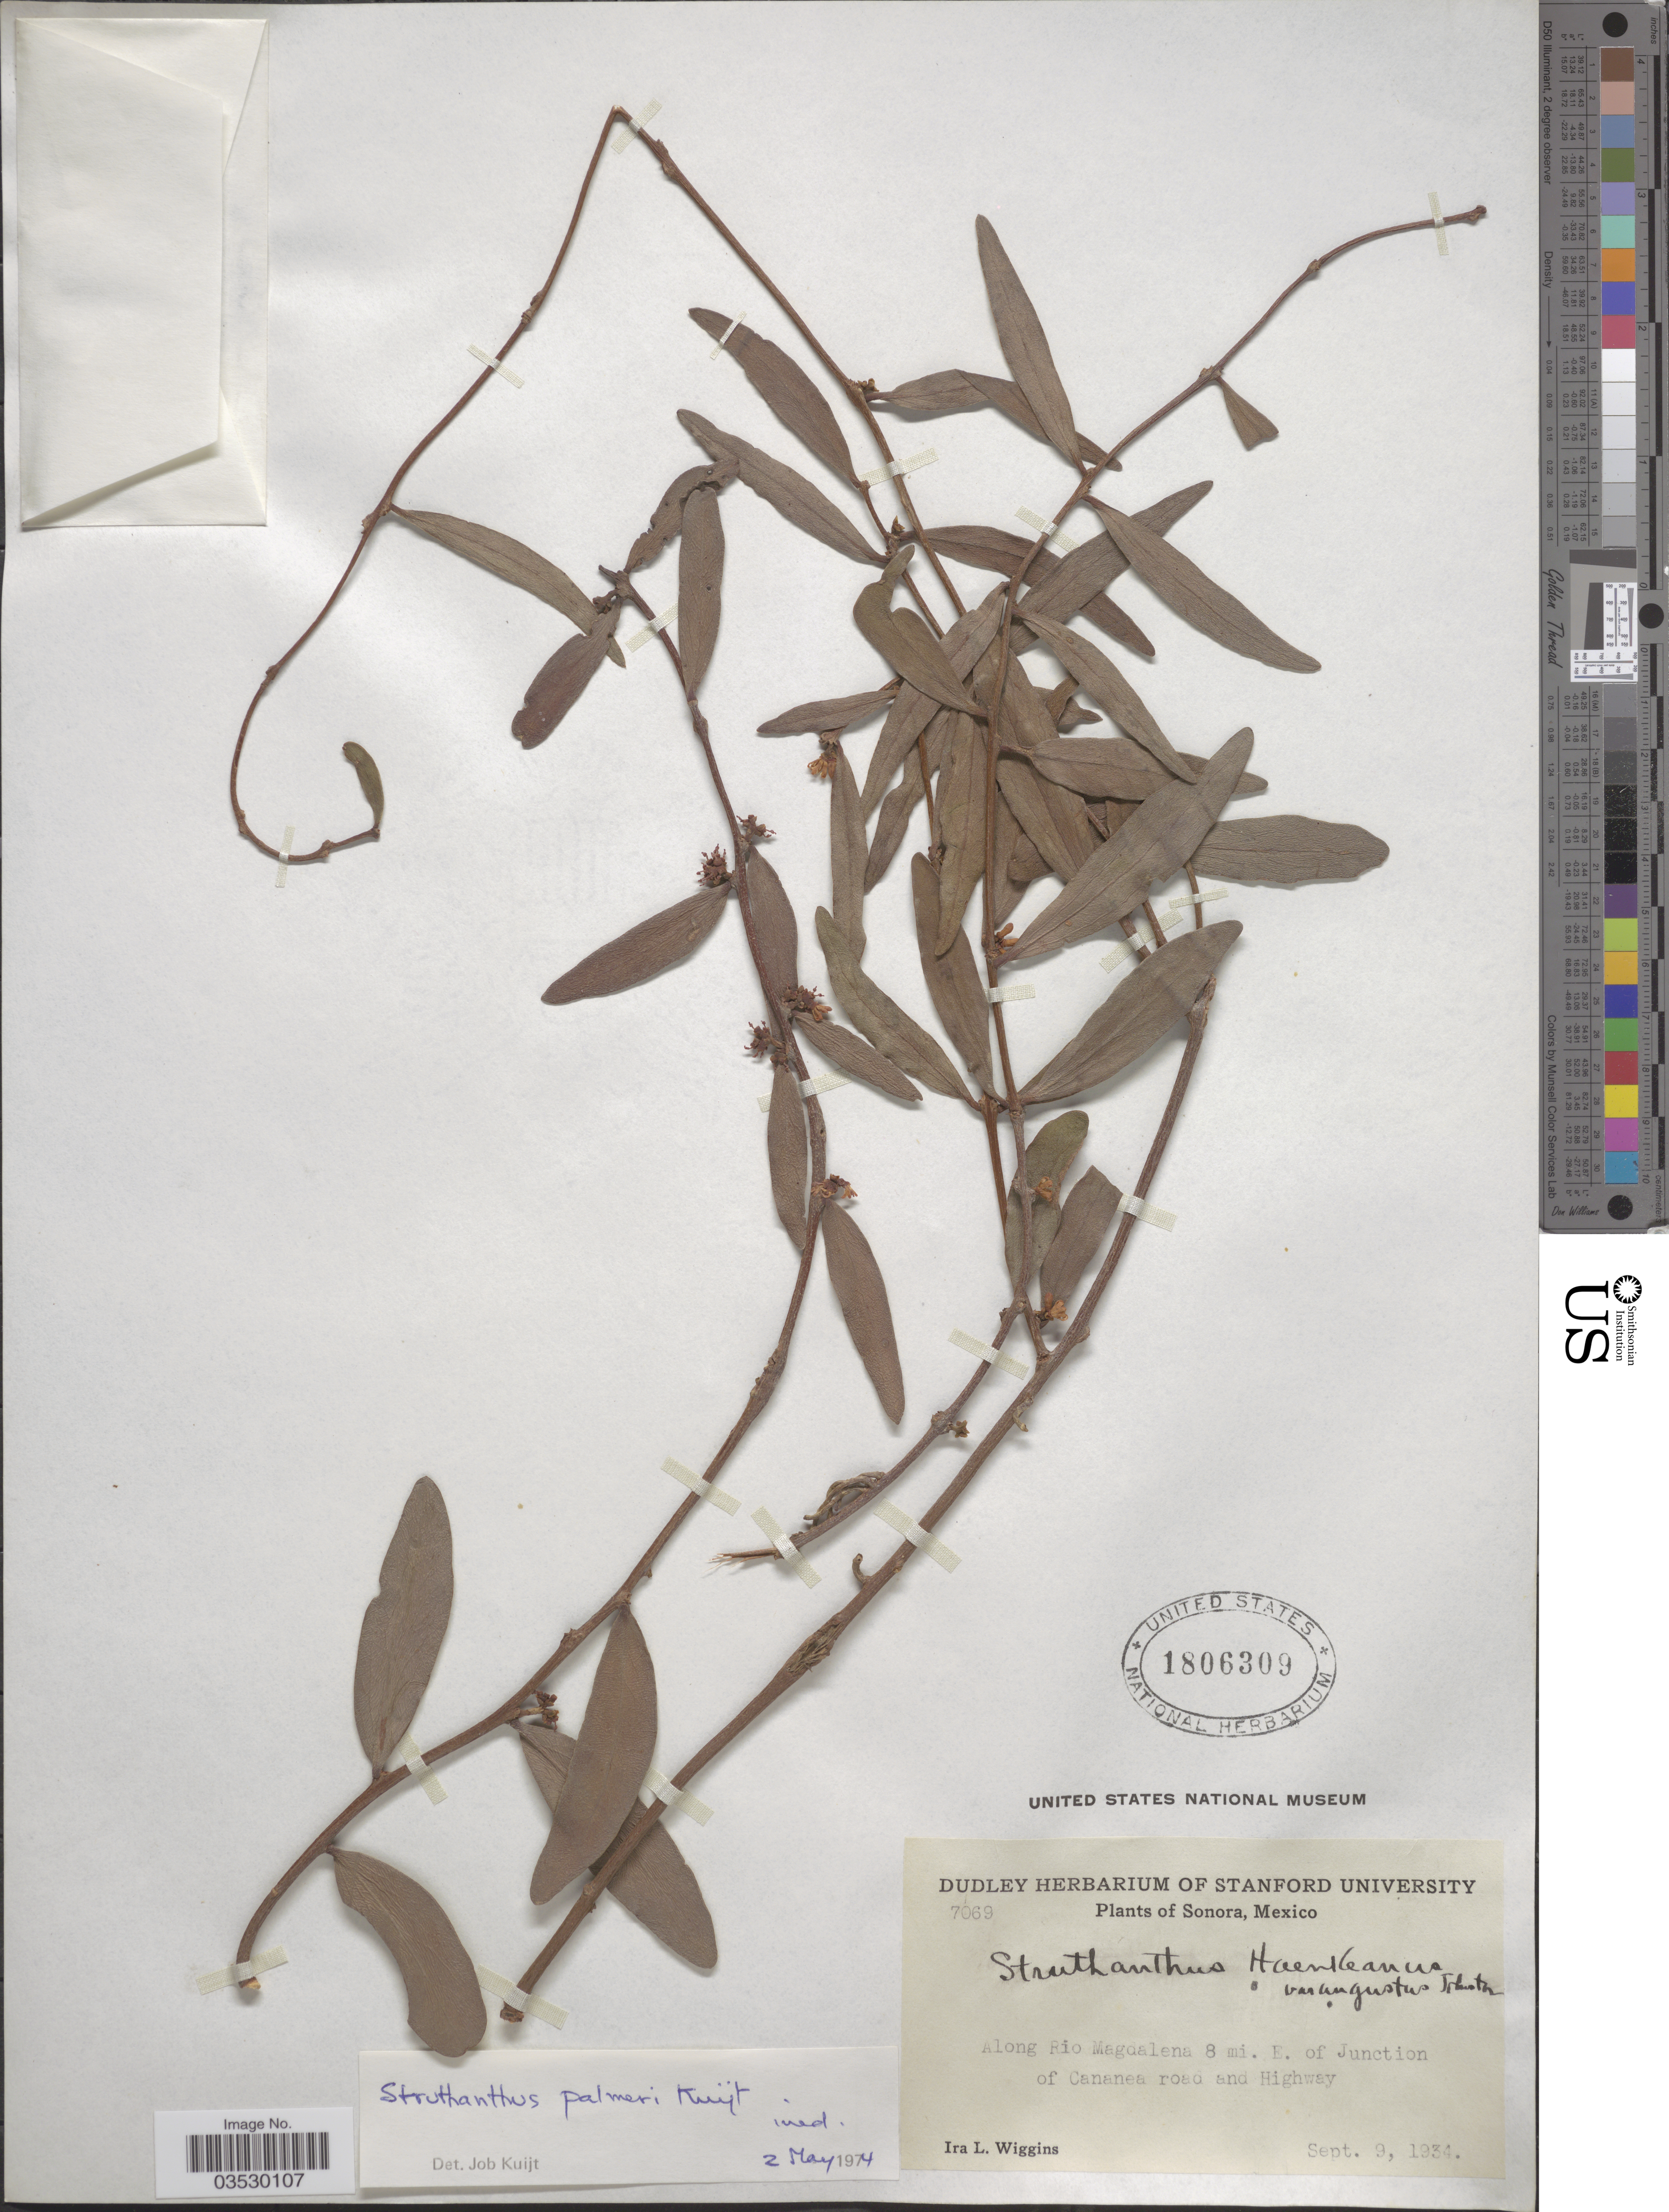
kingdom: Plantae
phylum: Tracheophyta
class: Magnoliopsida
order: Santalales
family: Loranthaceae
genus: Struthanthus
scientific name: Struthanthus palmeri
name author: Kuijt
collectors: I. L. Wiggins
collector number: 7069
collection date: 1934-09-09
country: Mexico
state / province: Sonora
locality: Along Rio Magdalena 8 mi. E. of Junction of Cananea road and Highway.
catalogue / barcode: US 1806309